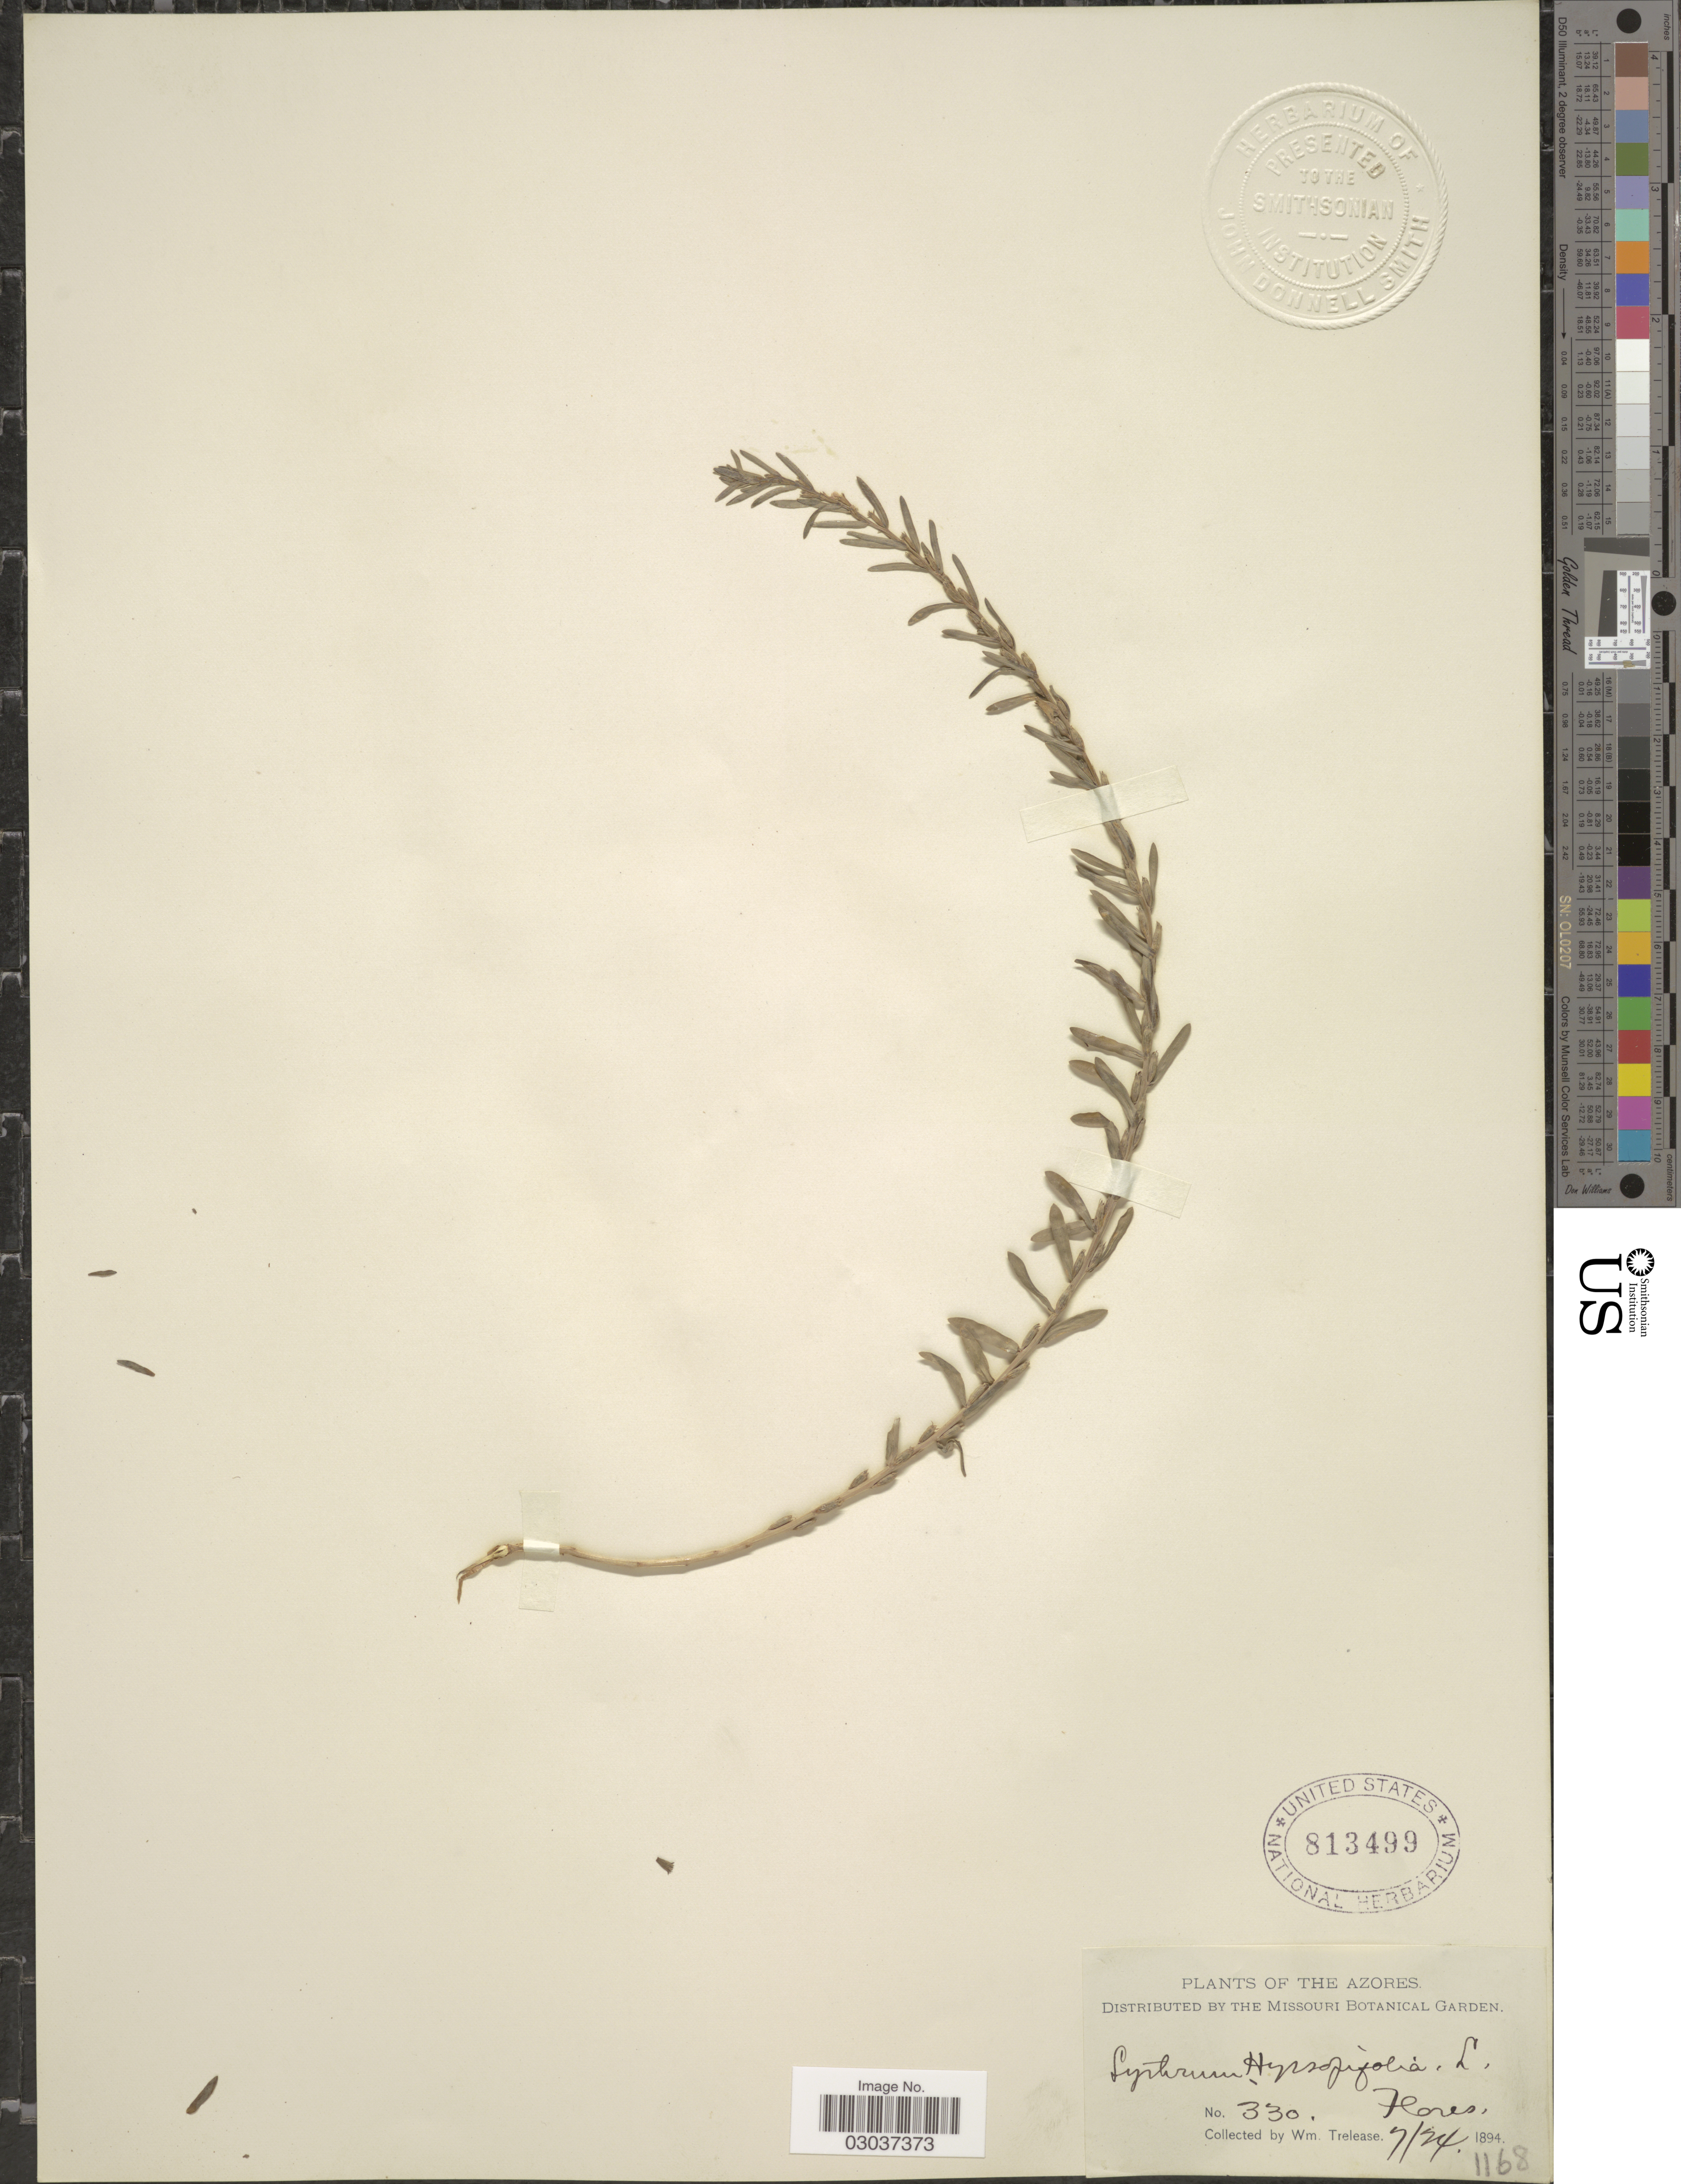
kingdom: Plantae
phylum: Tracheophyta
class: Magnoliopsida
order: Myrtales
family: Lythraceae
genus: Lythrum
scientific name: Lythrum hyssopifolia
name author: L.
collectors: W. Trelease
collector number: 330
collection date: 1894-07-24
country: Portugal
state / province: Azores (Aut. Reg.)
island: Flores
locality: Flores.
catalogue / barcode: US 813499